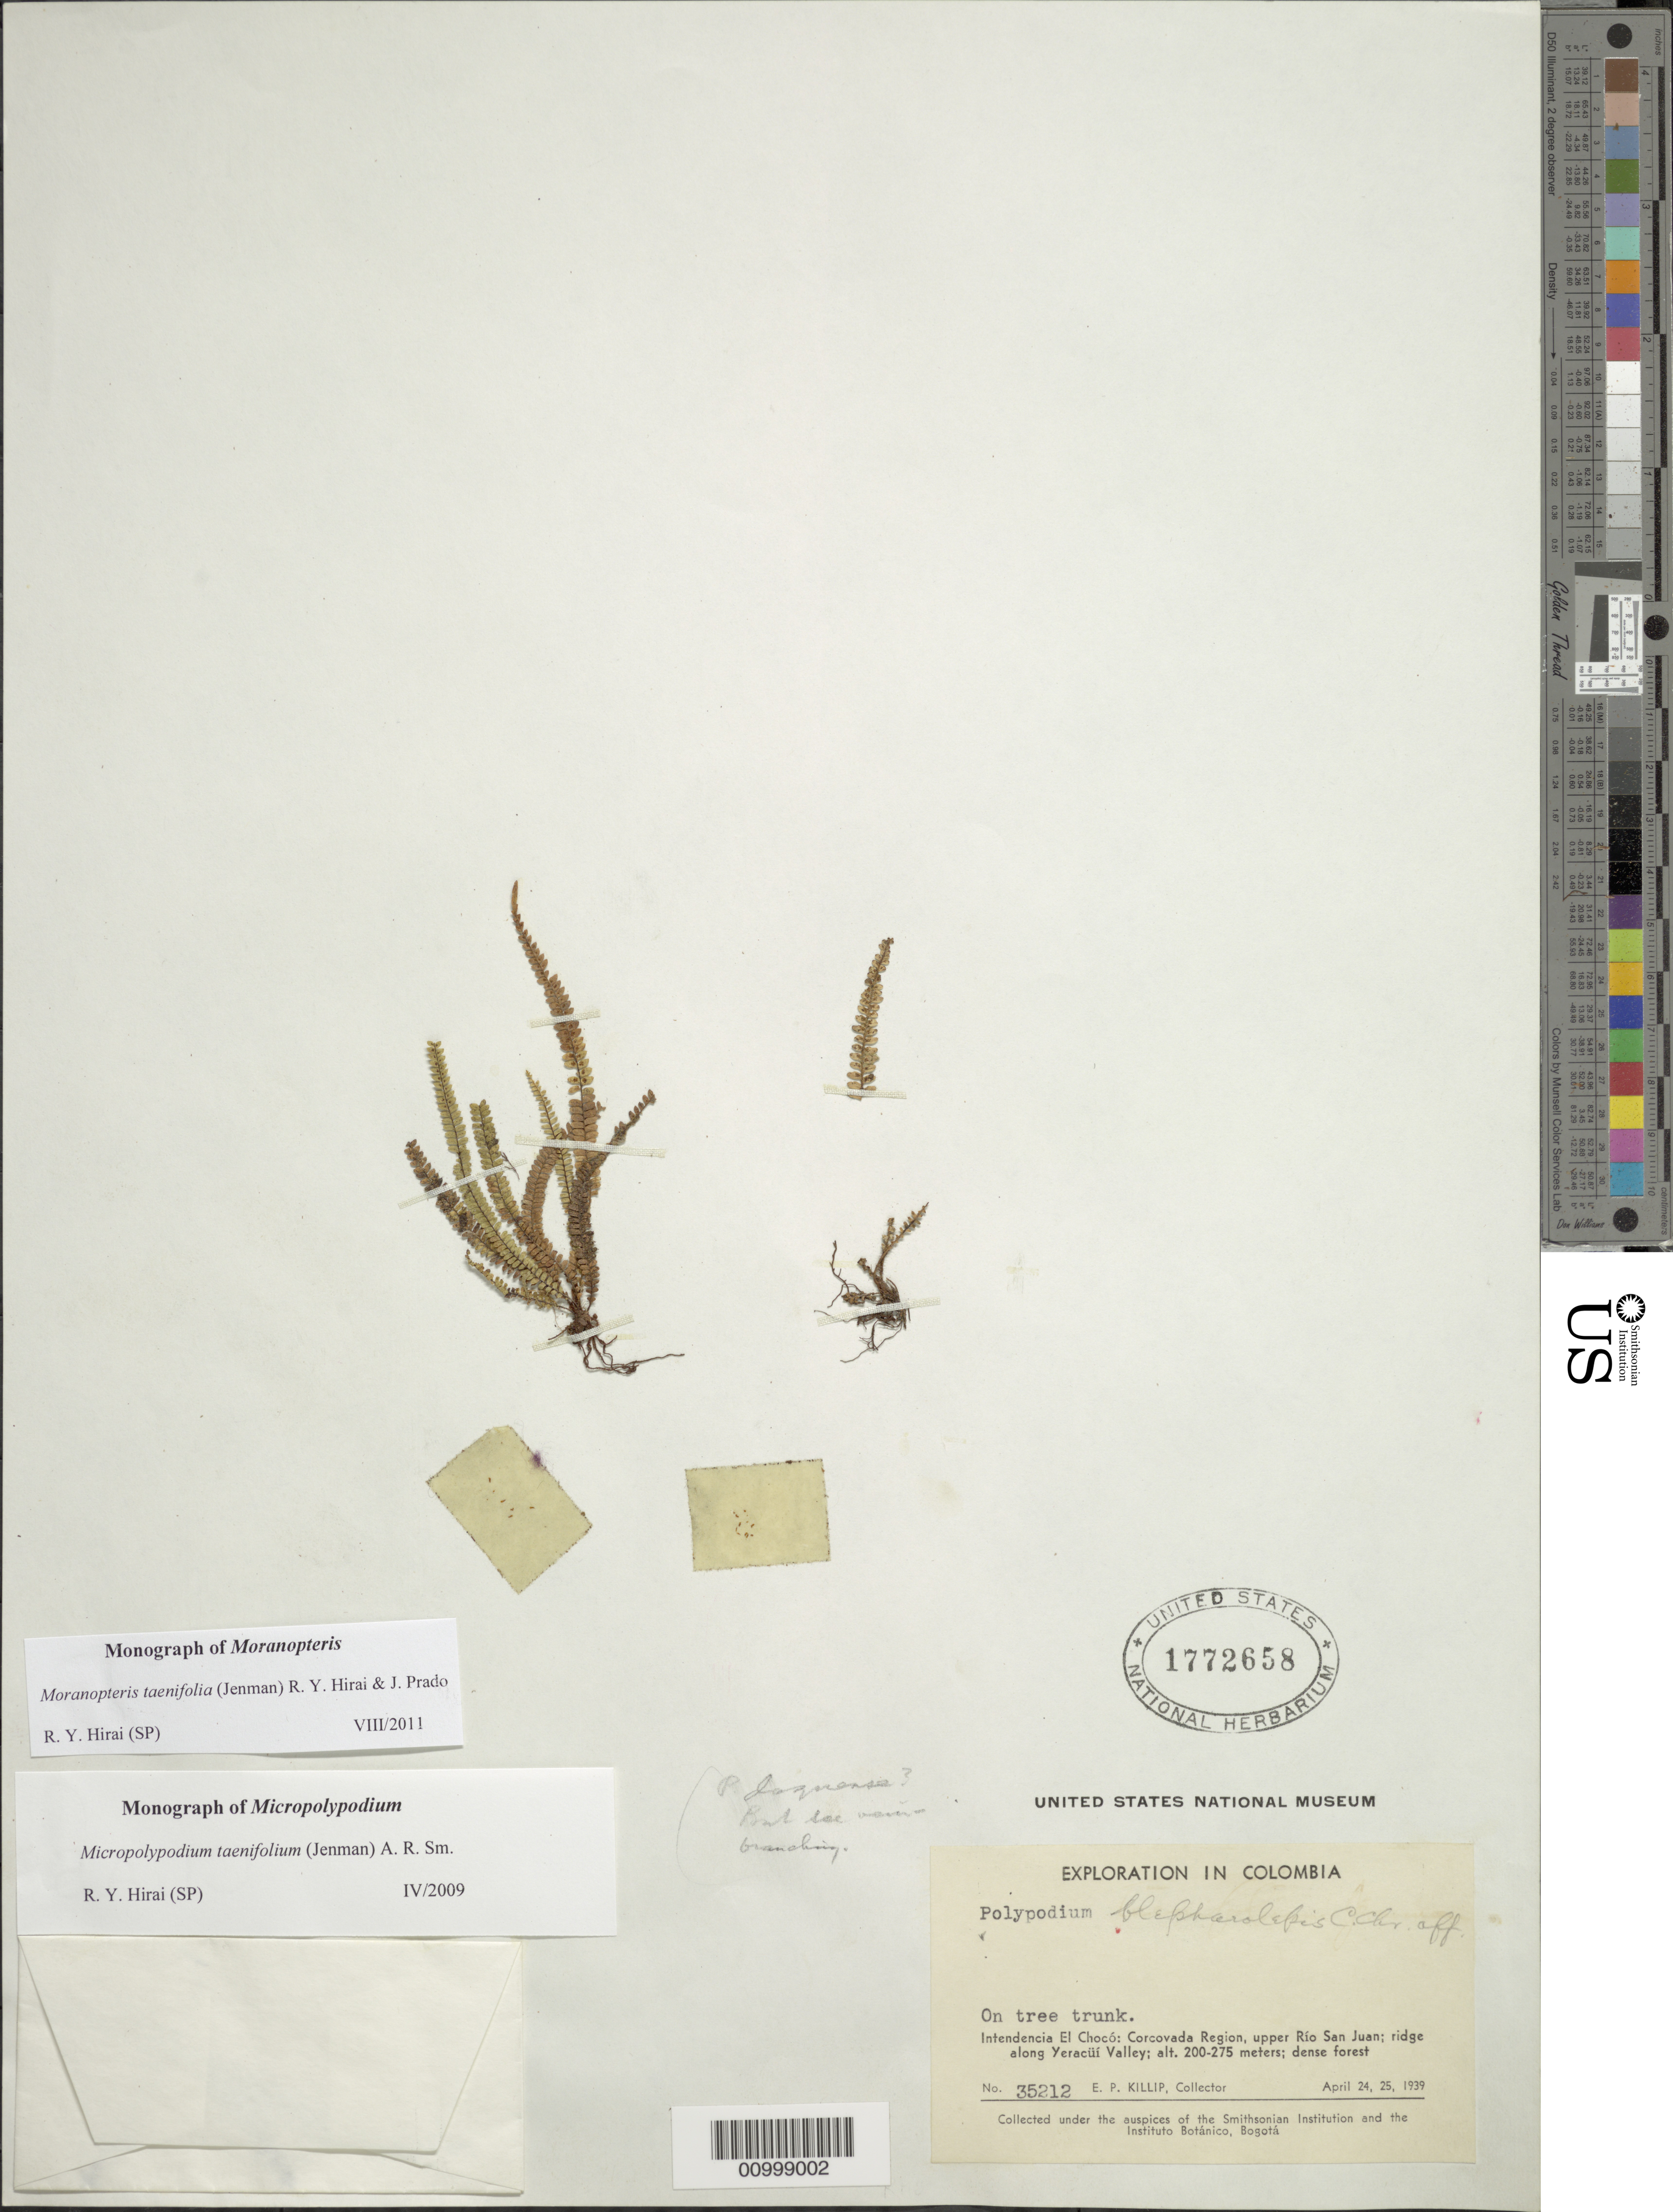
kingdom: Plantae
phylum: Tracheophyta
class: Polypodiopsida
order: Polypodiales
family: Polypodiaceae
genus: Moranopteris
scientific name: Moranopteris taenifolia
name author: (Jenman) R. Y. Hirai & J. Prado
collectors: E. P. Killip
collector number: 35212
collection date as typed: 24-25 April 1939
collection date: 1939-04-24/1939-04-25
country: Colombia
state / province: Chocó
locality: Corcovada Region, upper Rio San Juan; ridge along Yeracui Valley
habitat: dense forest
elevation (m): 200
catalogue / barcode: US 1772658